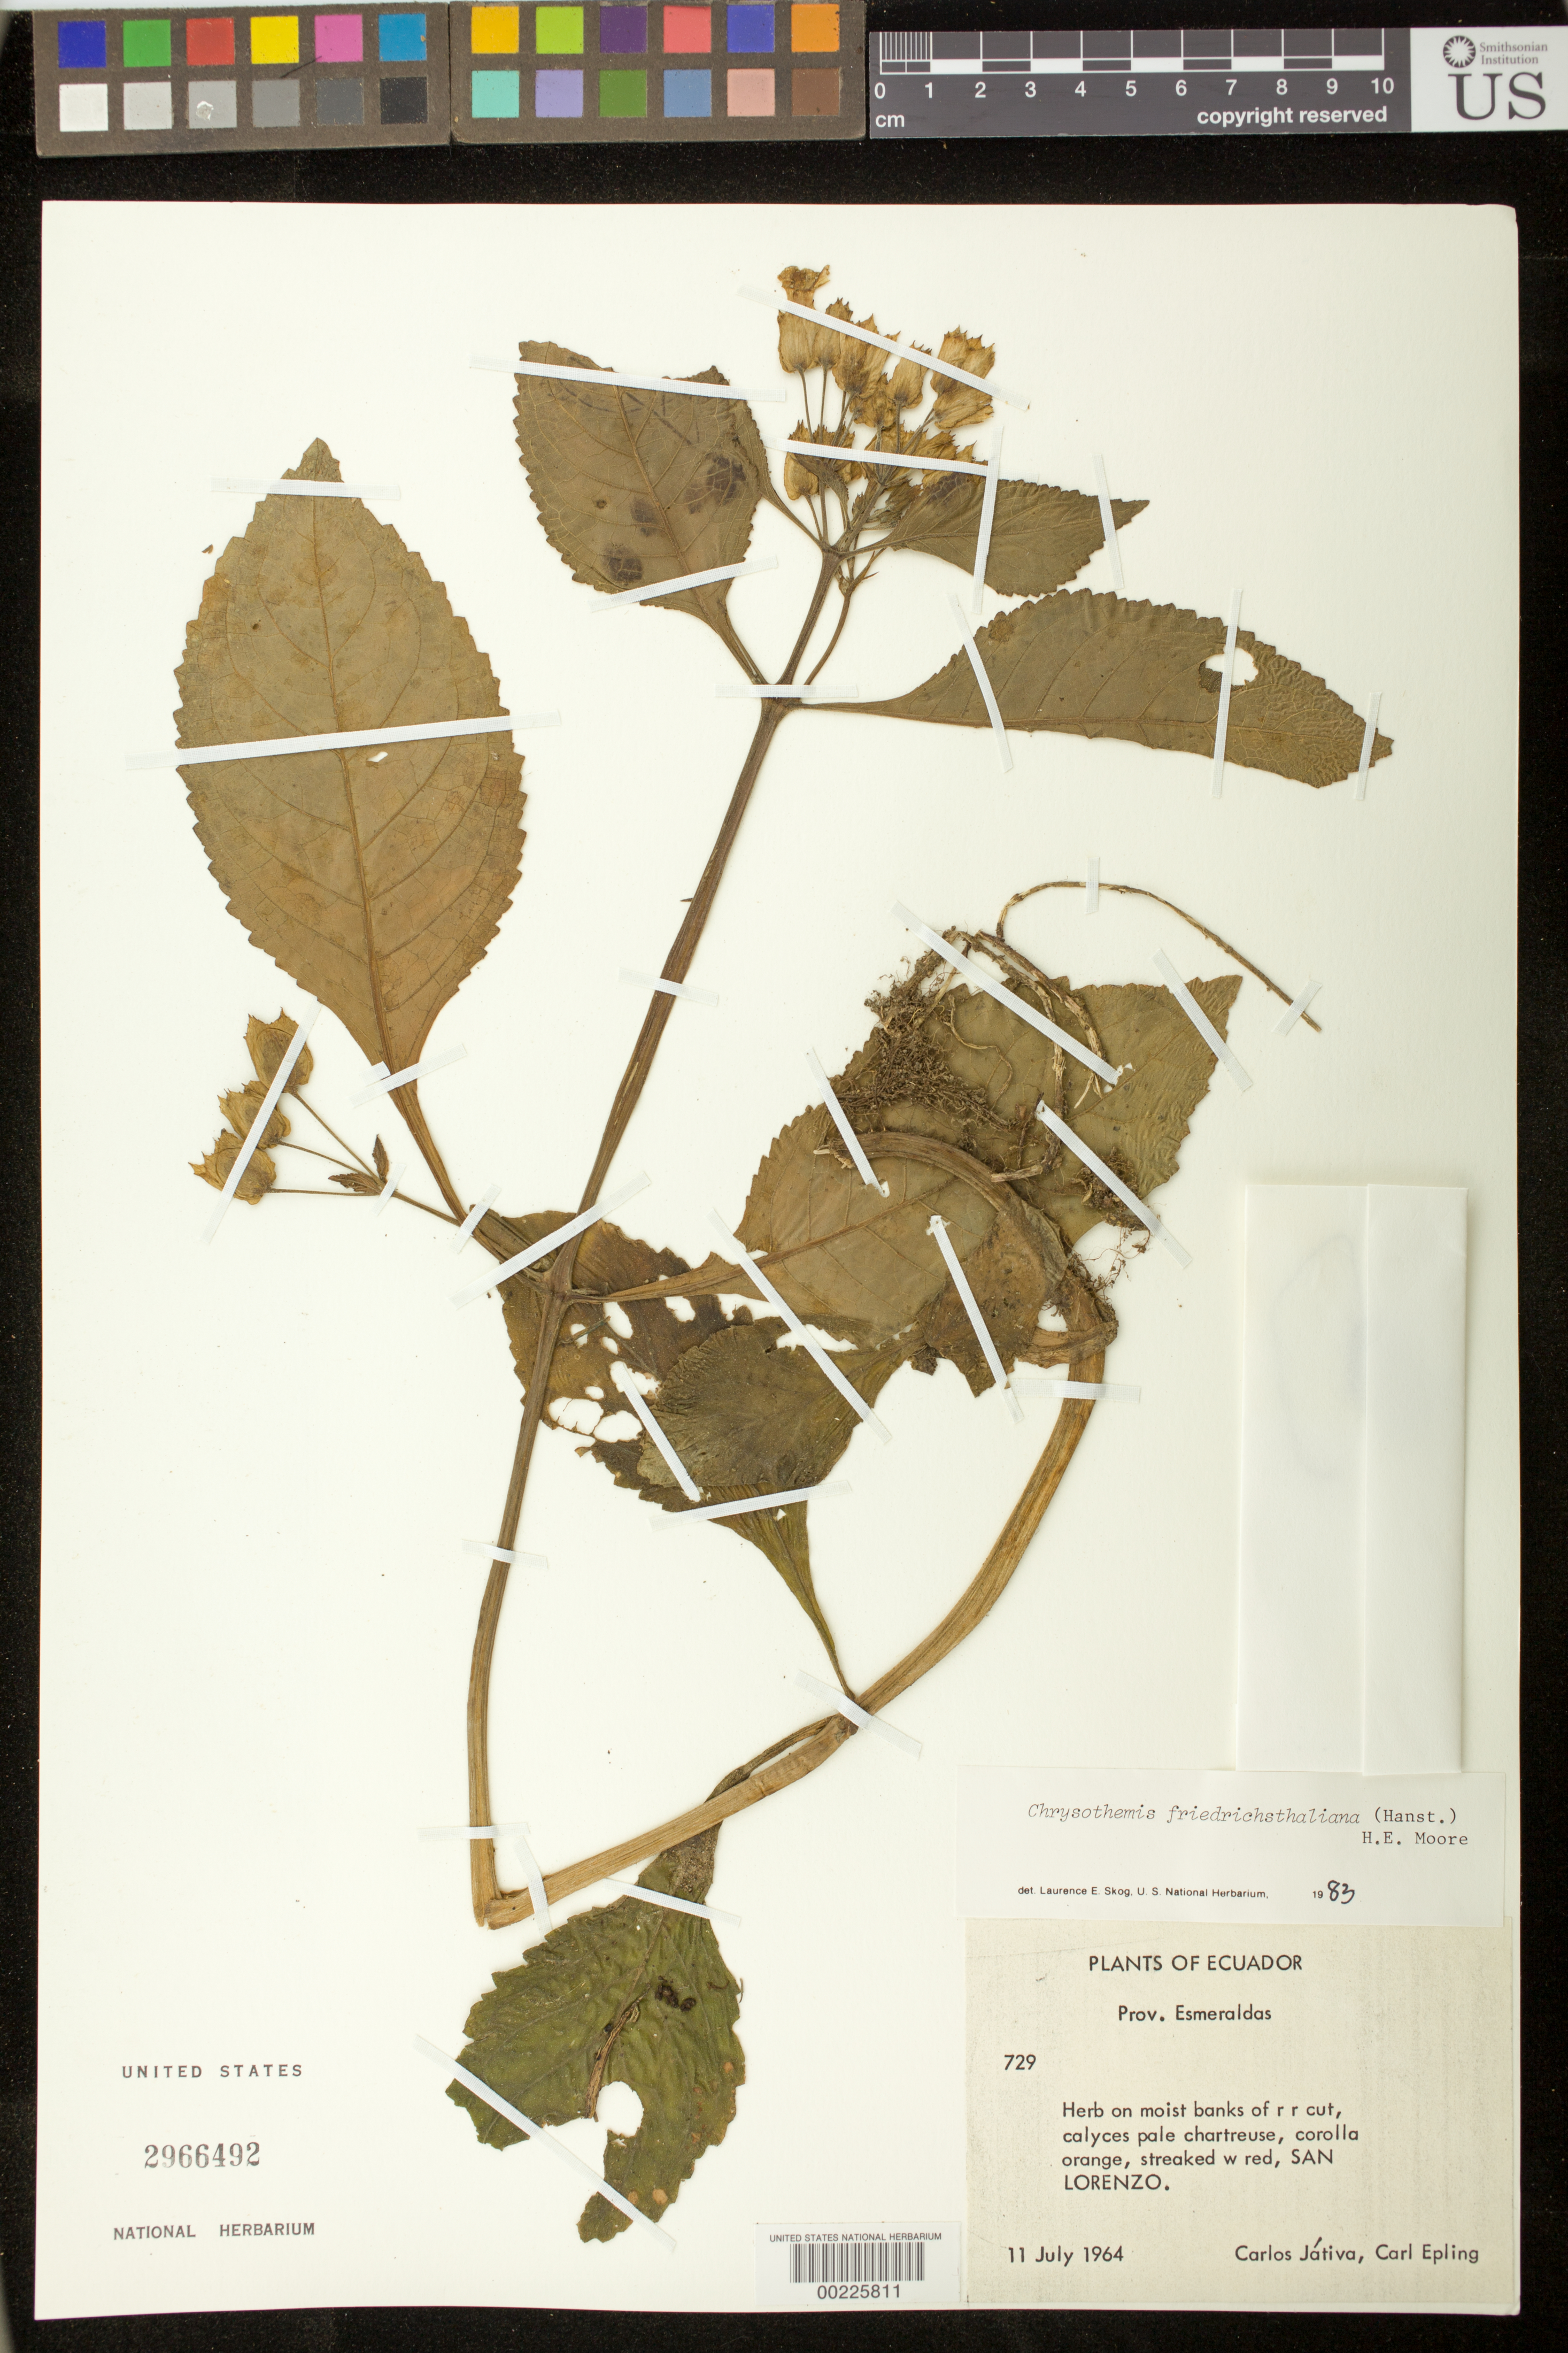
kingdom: Plantae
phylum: Tracheophyta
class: Magnoliopsida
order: Lamiales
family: Gesneriaceae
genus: Chrysothemis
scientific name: Chrysothemis friedrichsthaliana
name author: (Hanst.) H.E. Moore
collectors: C. D. Játiva & C. C. Epling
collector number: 729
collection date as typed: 11 Jul 1964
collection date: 1964-07-11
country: Ecuador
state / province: Esmeraldas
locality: San Lorenzo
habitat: Moist banks of r r cut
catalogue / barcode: US 2966492